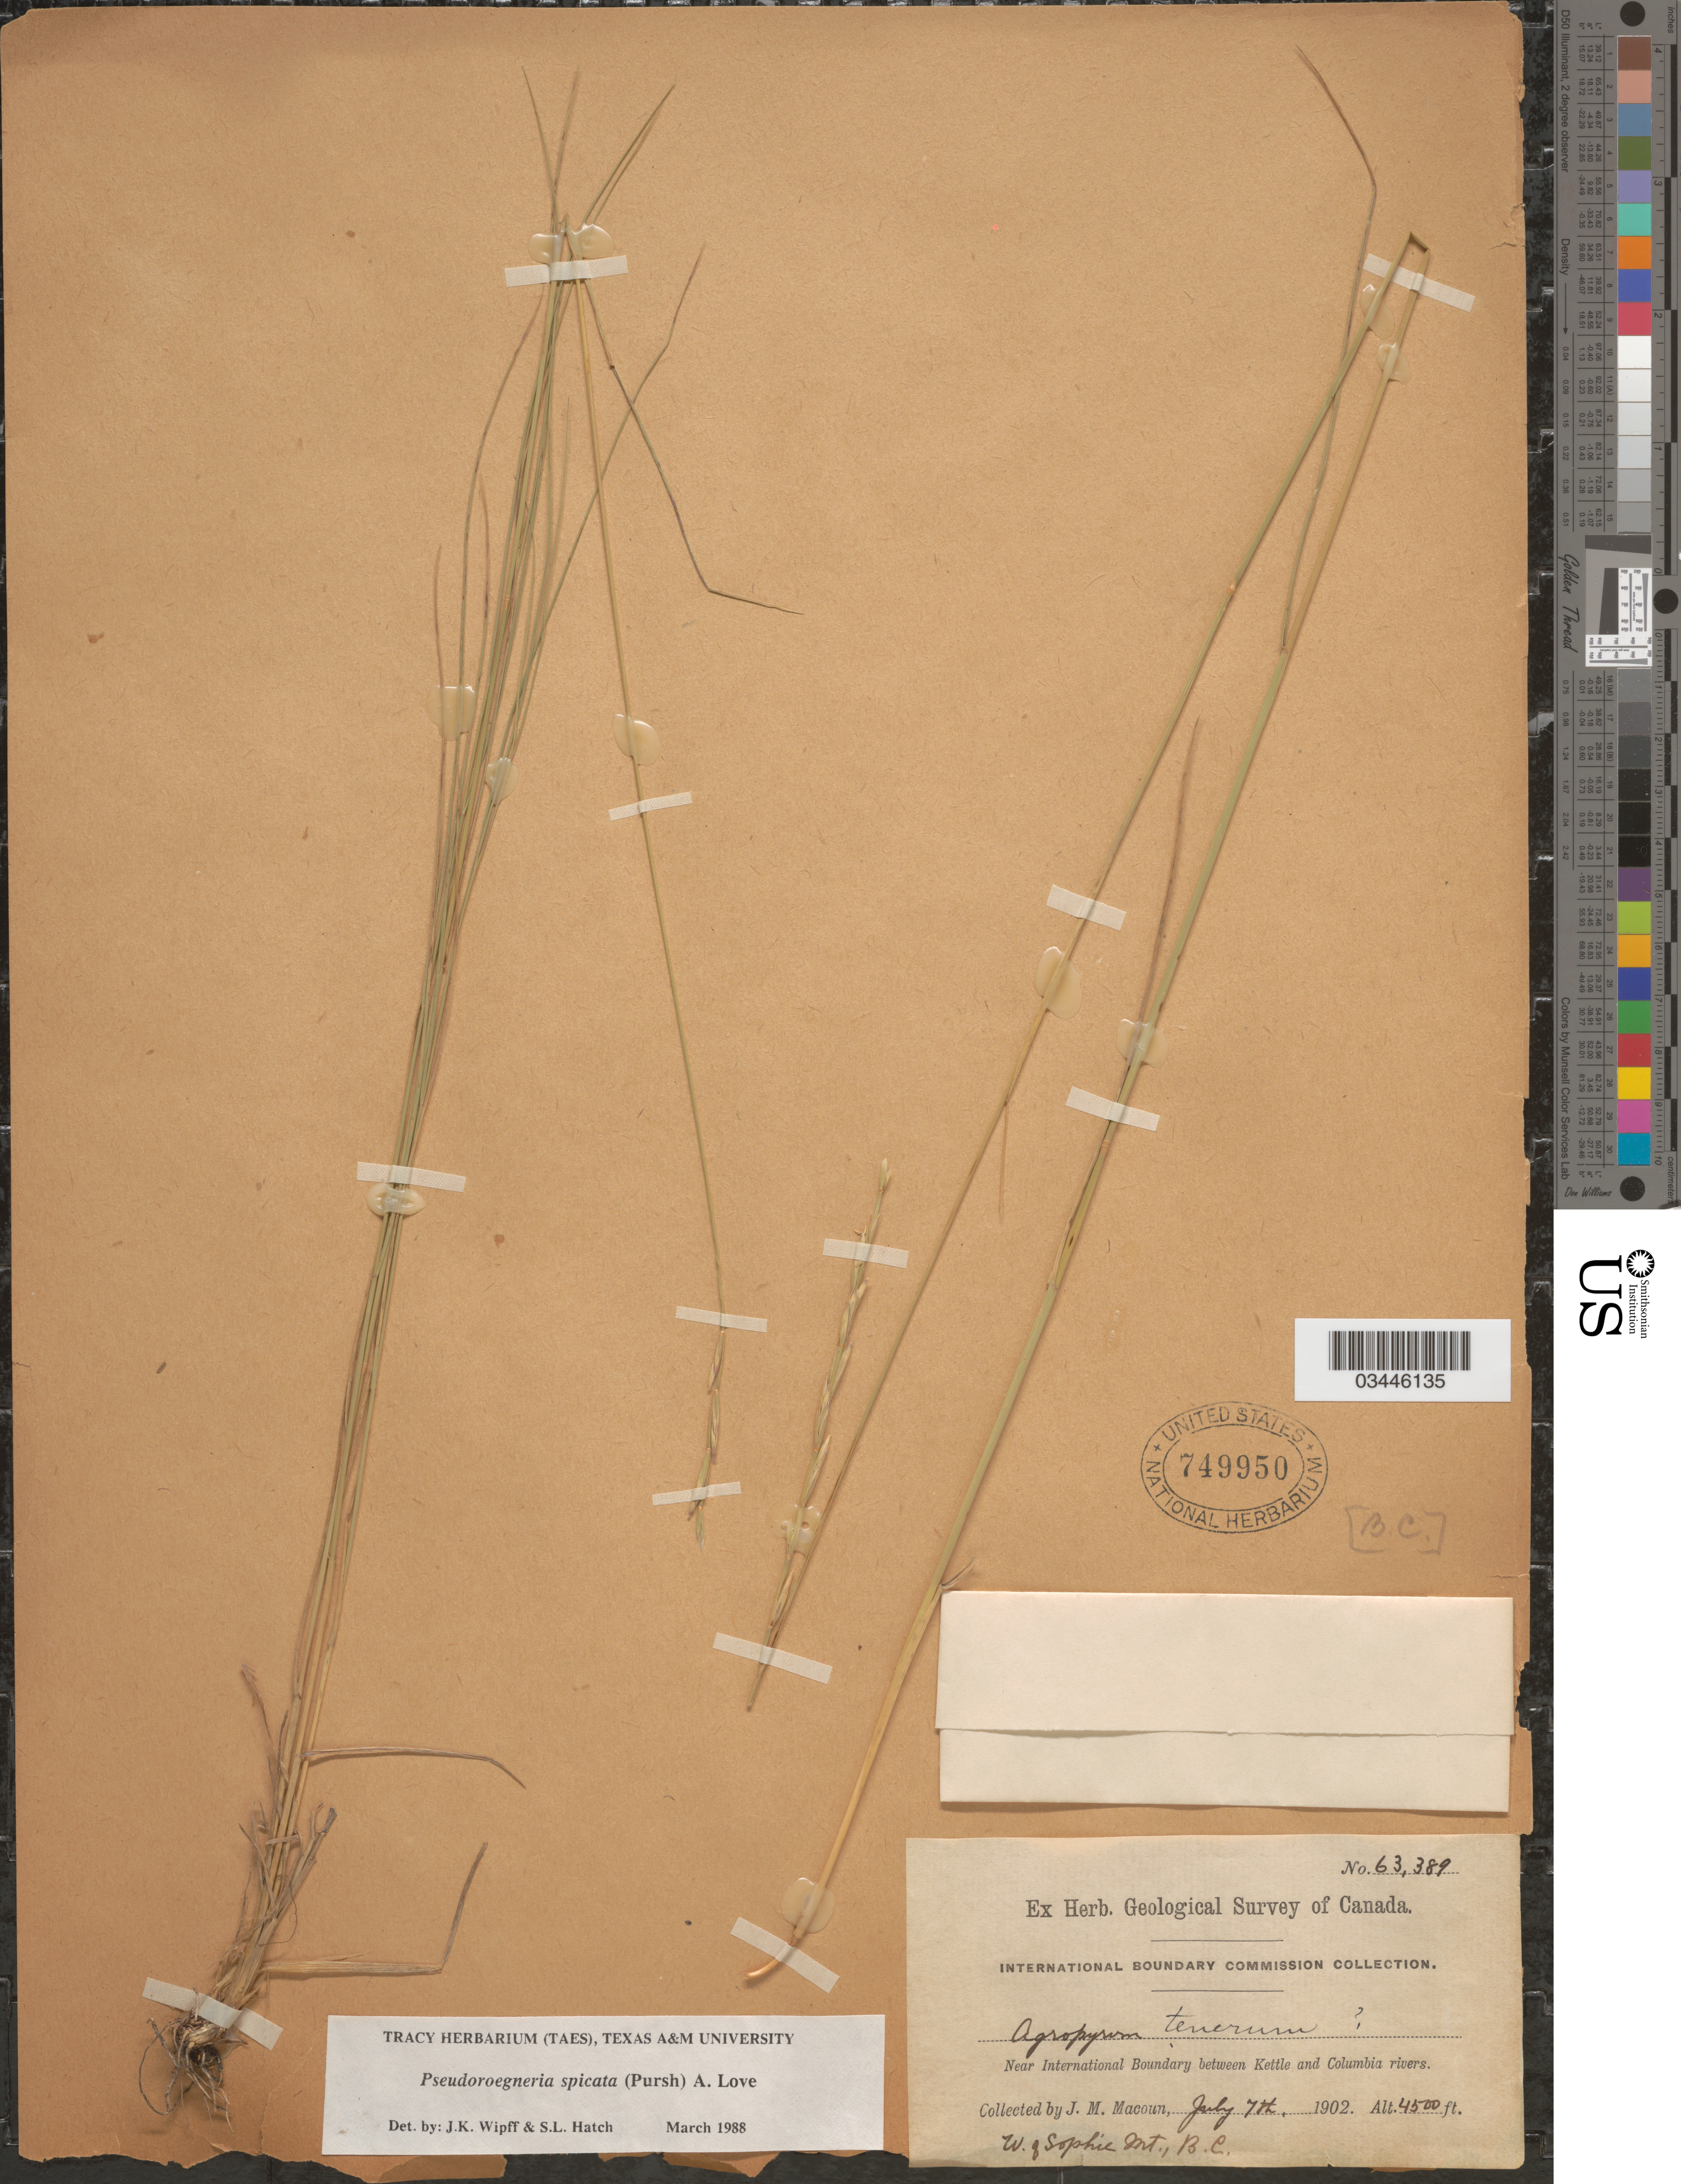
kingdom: Plantae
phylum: Tracheophyta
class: Liliopsida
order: Poales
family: Poaceae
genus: Pseudoroegneria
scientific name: Pseudoroegneria spicata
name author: (Pursh) Á. Löve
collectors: J. M. Macoun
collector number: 63389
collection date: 1902-07-07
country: Canada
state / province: British Columbia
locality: Herb. Geological Survey of Canada. Near International Boundary between Kettle and Columbia rivers. W. of Sophie Mt.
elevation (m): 1372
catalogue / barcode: US 749950